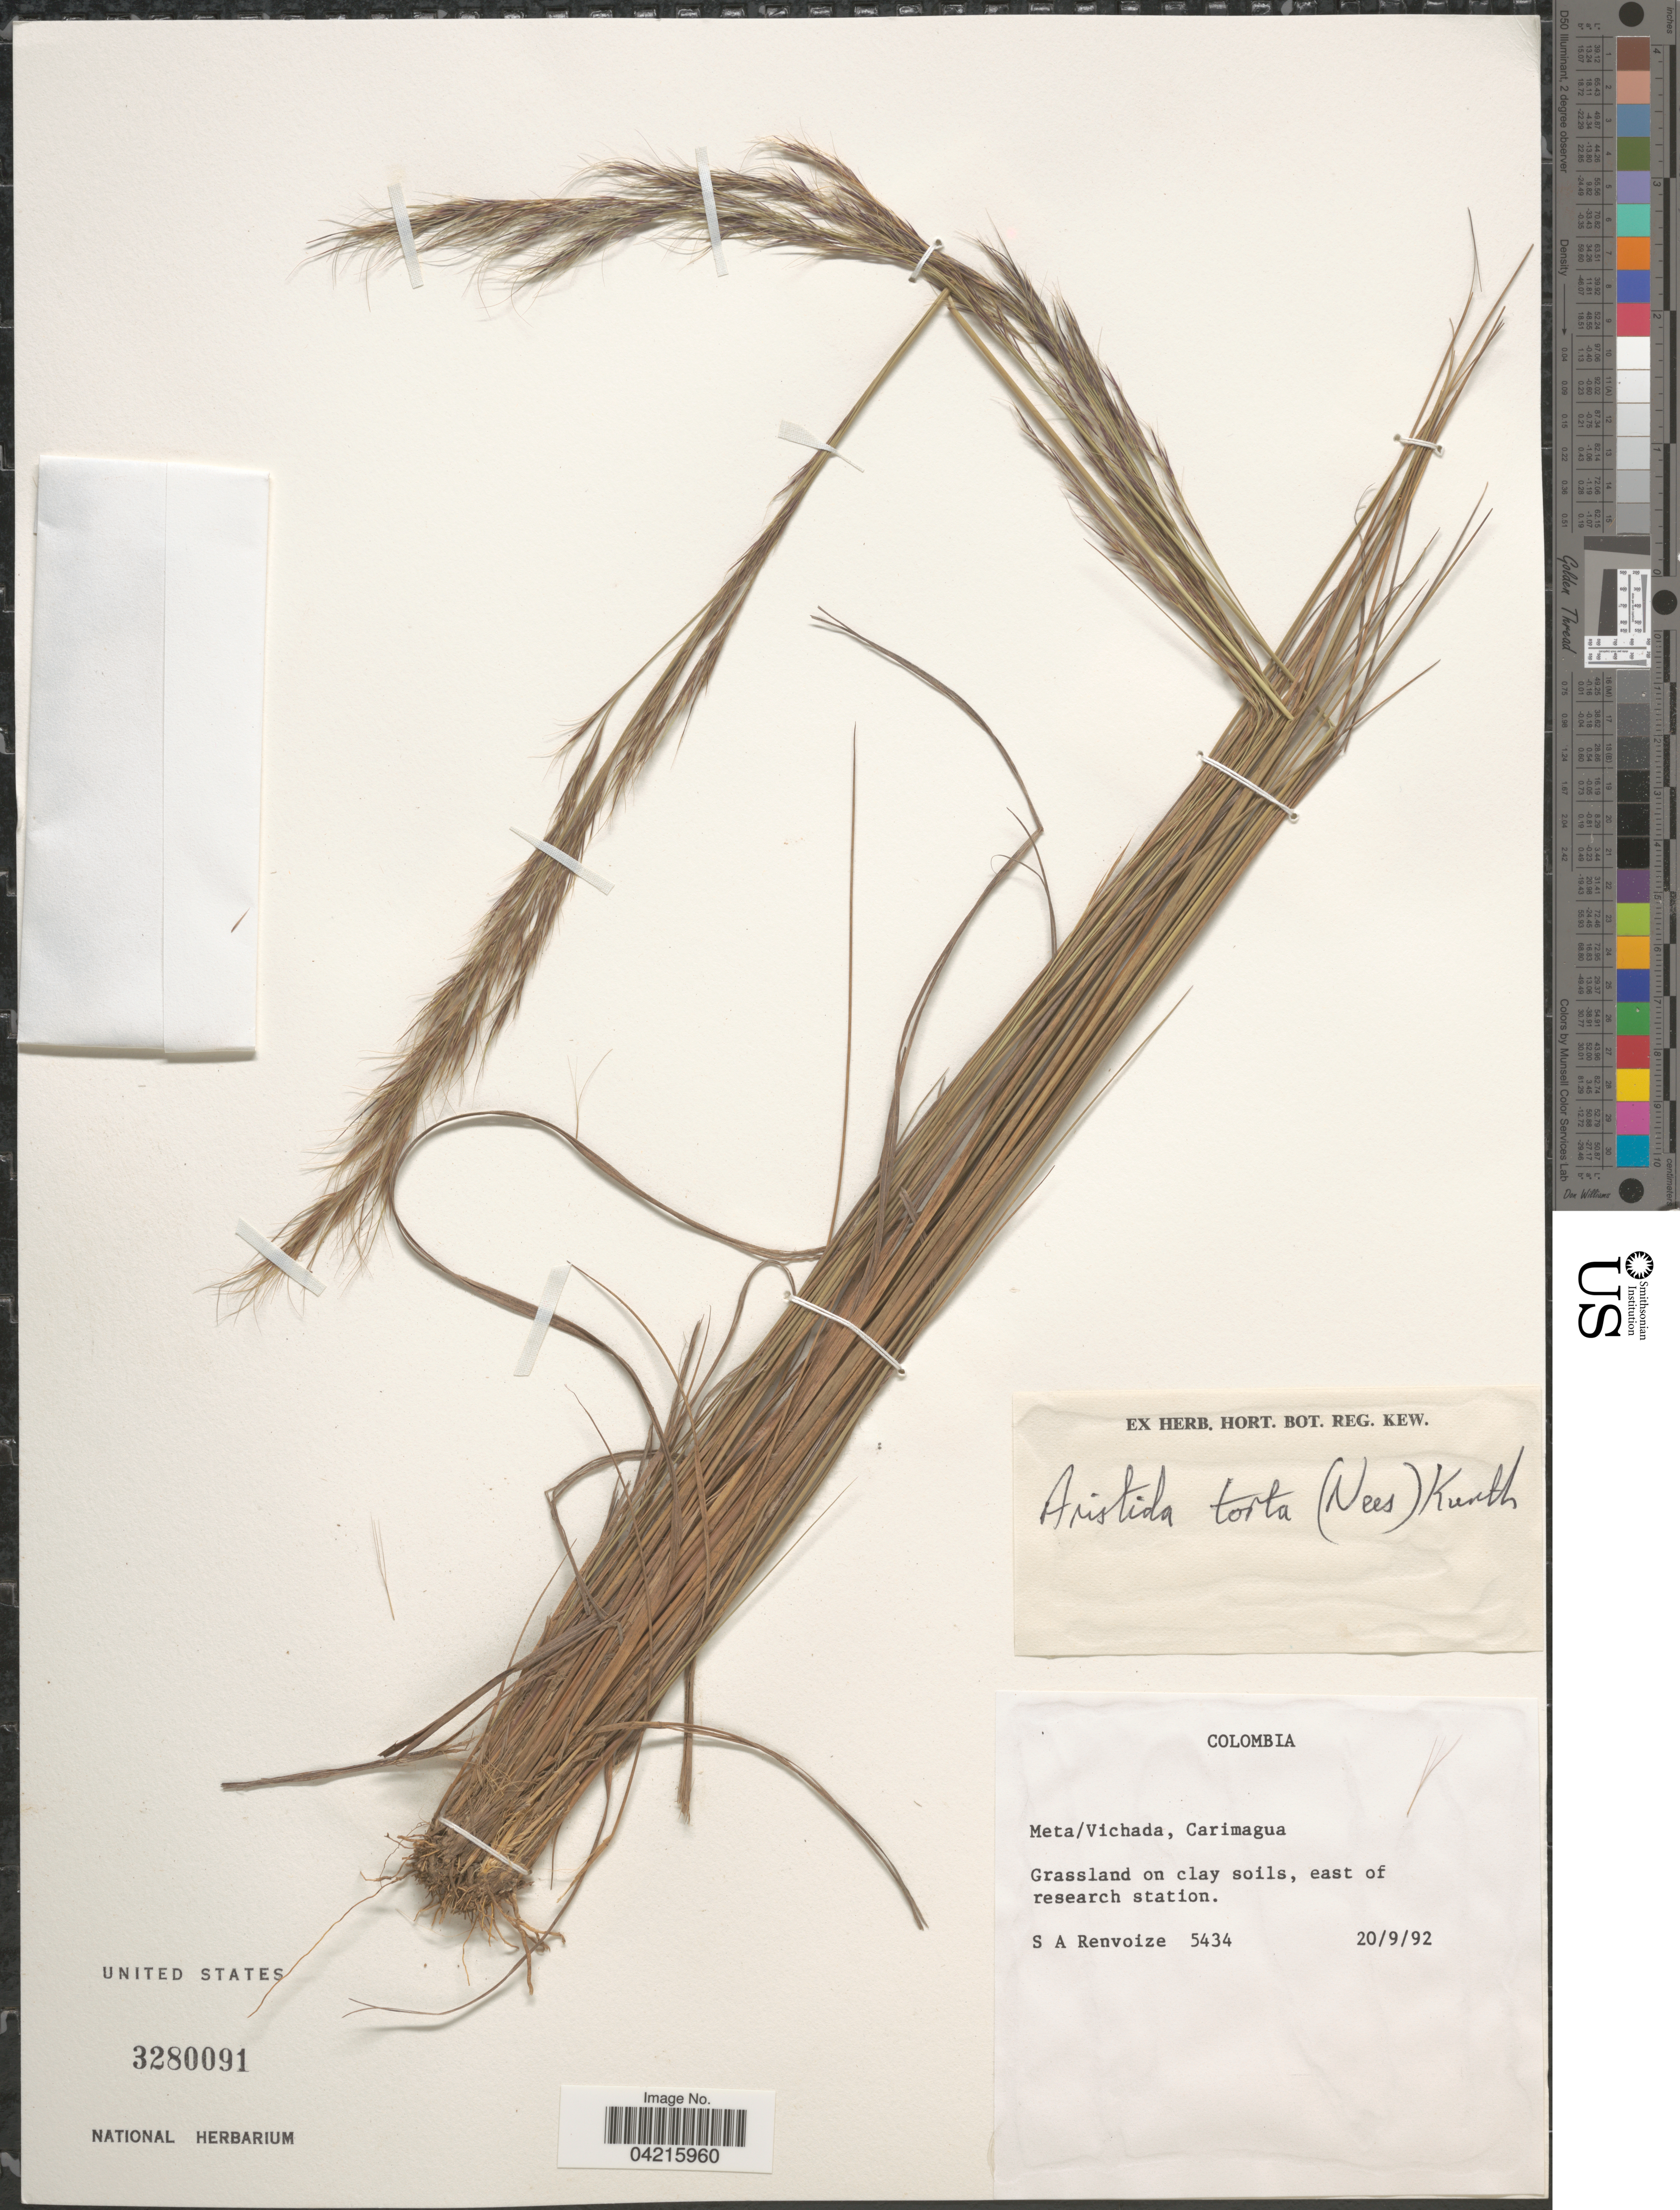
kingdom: Plantae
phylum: Tracheophyta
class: Liliopsida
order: Poales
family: Poaceae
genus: Aristida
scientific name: Aristida torta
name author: (Nees) Kunth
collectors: S. A. Renvoize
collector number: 5434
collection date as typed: Transcribed d/m/y: 20/9/92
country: Colombia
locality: Meta/Vichada, Carimagua. Grassland on clay soils, east of research station.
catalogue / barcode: US 3280091